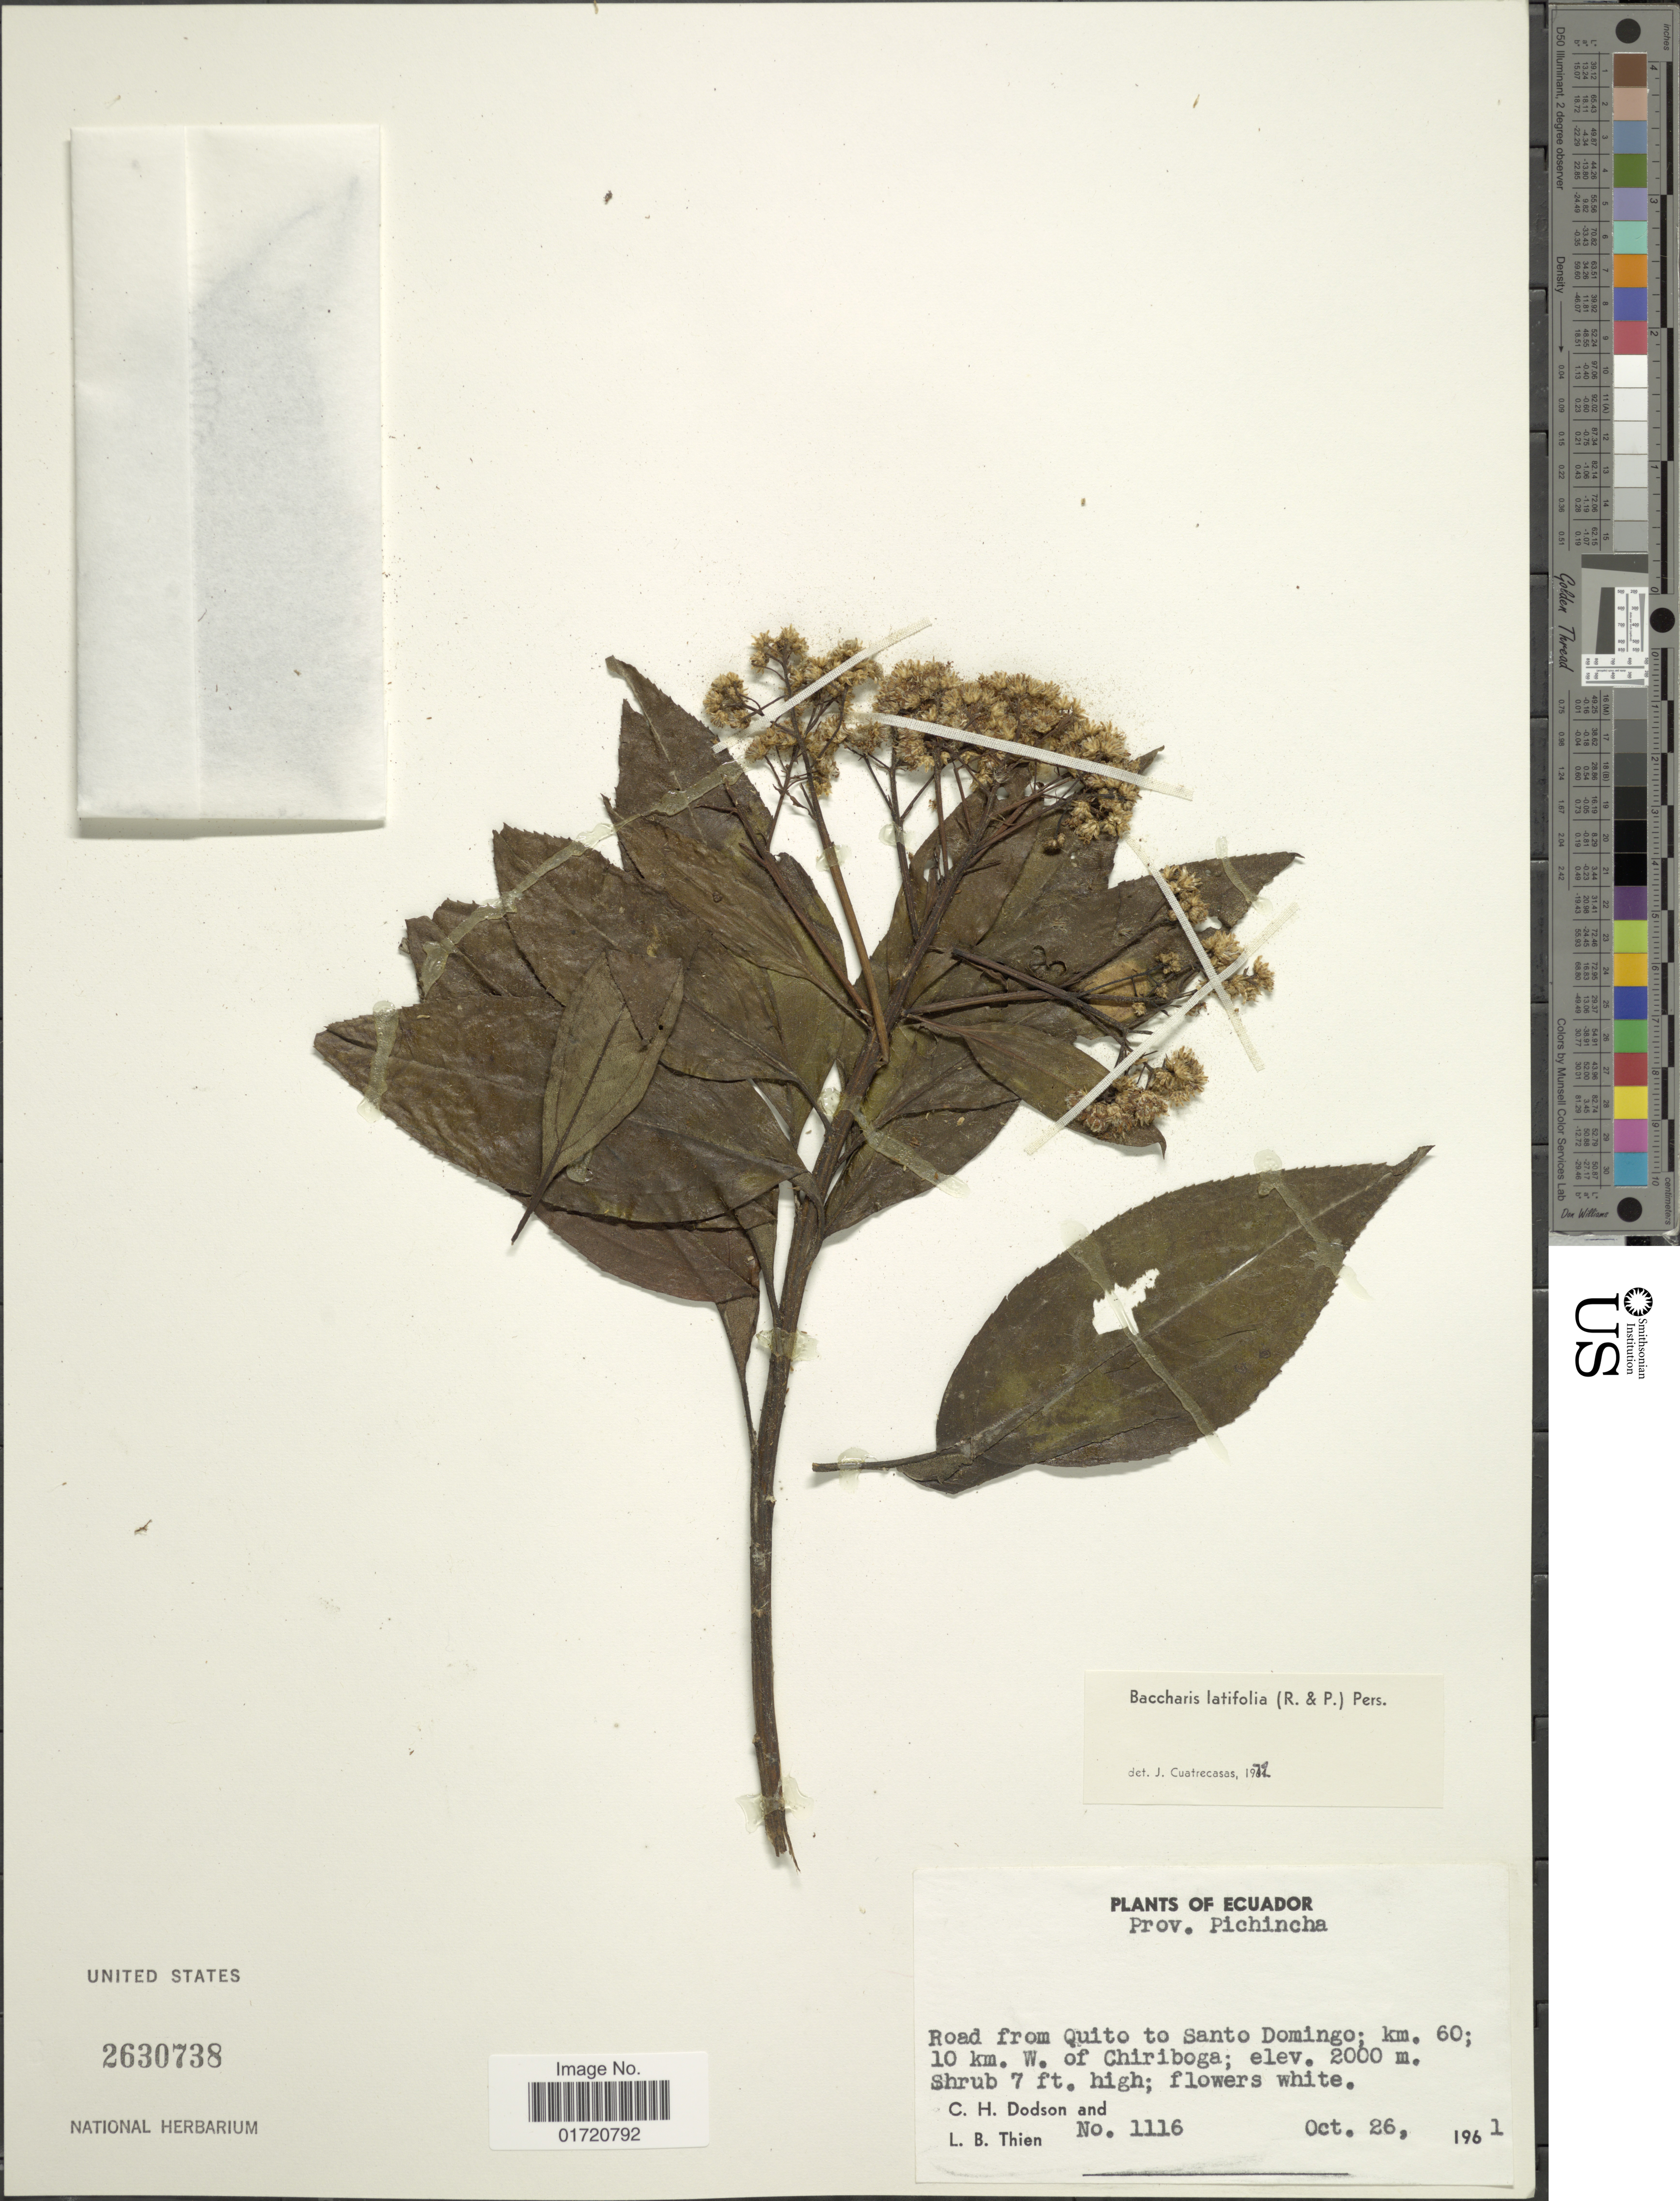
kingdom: Plantae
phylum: Tracheophyta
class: Magnoliopsida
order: Asterales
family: Asteraceae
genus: Baccharis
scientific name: Baccharis latifolia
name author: (Ruiz & Pav.) Pers.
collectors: C. H. Dodson & L. Thien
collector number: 1116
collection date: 1961-10-26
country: Ecuador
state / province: Pichincha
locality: Road from Quito to Santo Domingo, km 60, 10 km W of Chiriboga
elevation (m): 2000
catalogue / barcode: US 2630738